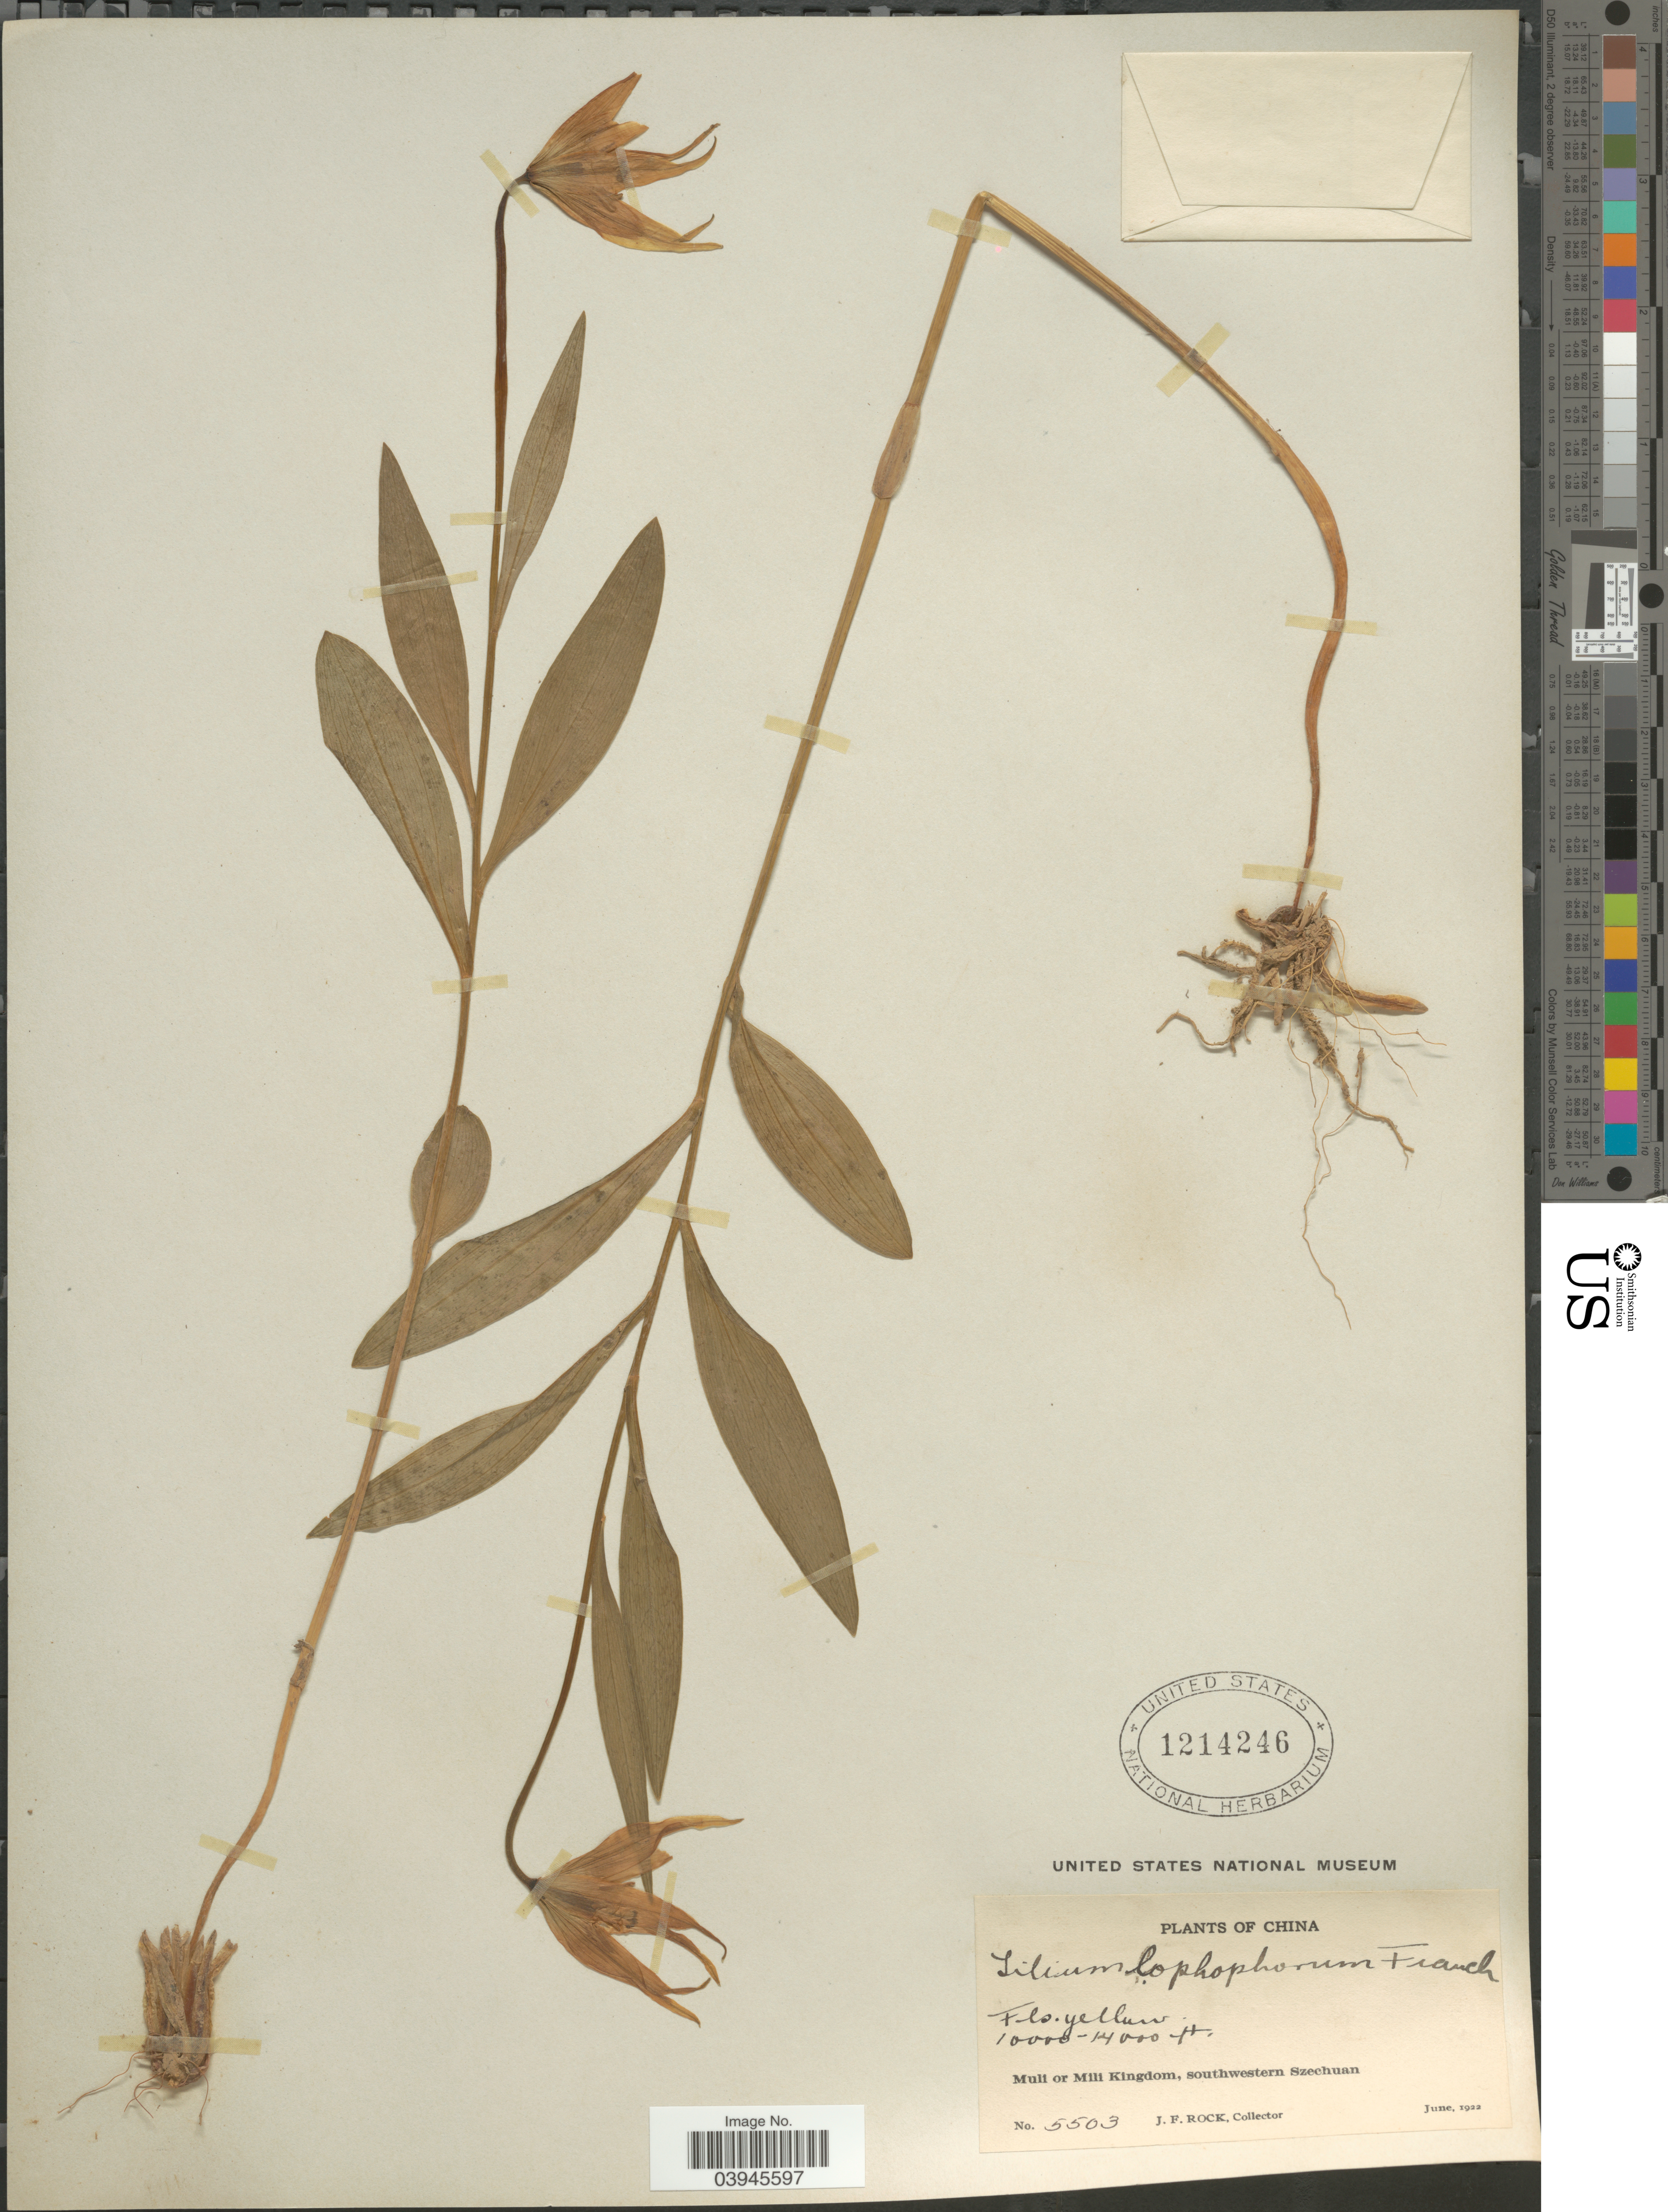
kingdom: Plantae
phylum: Tracheophyta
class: Liliopsida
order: Liliales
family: Liliaceae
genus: Lilium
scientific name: Lilium lophophorum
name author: (Bureau & Franch.) Franch.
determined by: Strong, Mark T., (BOT), Smithsonian Institution - National Museum of Natural History (UNITED STATES)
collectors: J. Rock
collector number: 5503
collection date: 1922-06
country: China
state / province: Sichuan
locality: Muli or Mili Kingdom, southwestern Szechuan.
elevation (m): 3048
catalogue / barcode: US 1214246